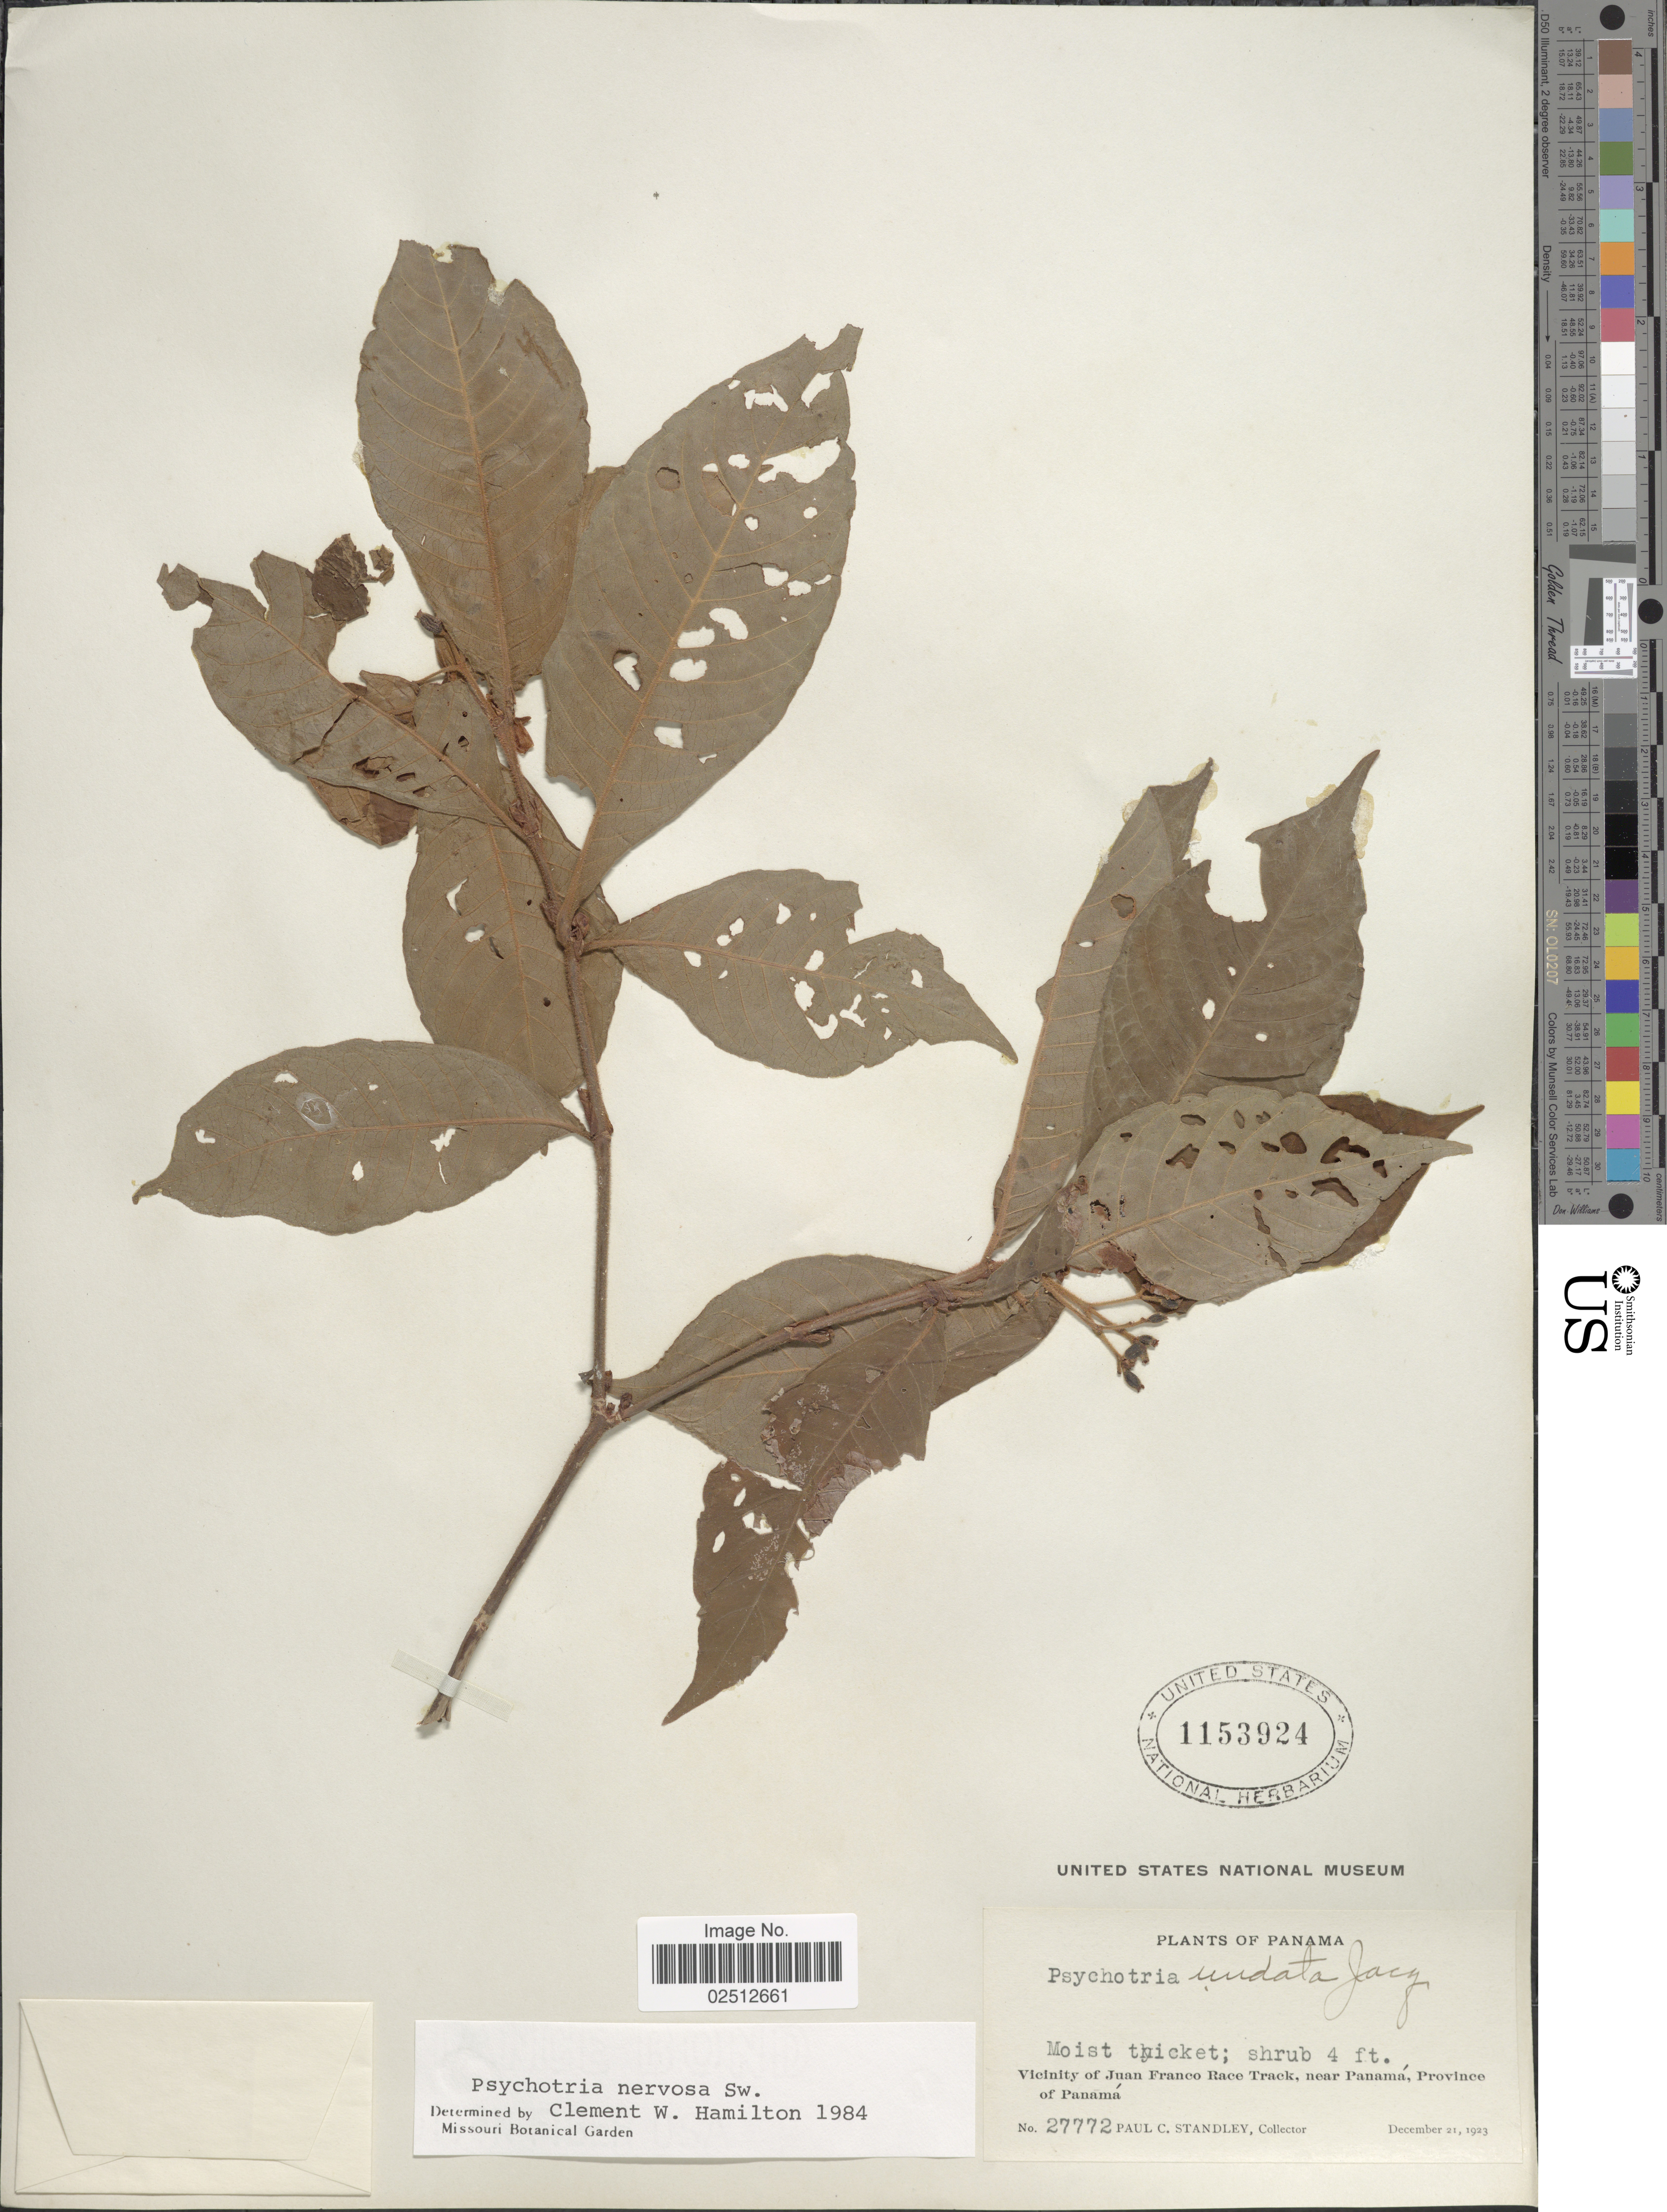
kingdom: Plantae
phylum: Tracheophyta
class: Magnoliopsida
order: Gentianales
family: Rubiaceae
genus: Psychotria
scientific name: Psychotria nervosa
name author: Sw.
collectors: P. C. Standley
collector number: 27772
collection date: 1923-12-21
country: Panama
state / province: Panamá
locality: Vicinity of Juan Franco Race Track, near Panama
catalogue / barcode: US 1153924